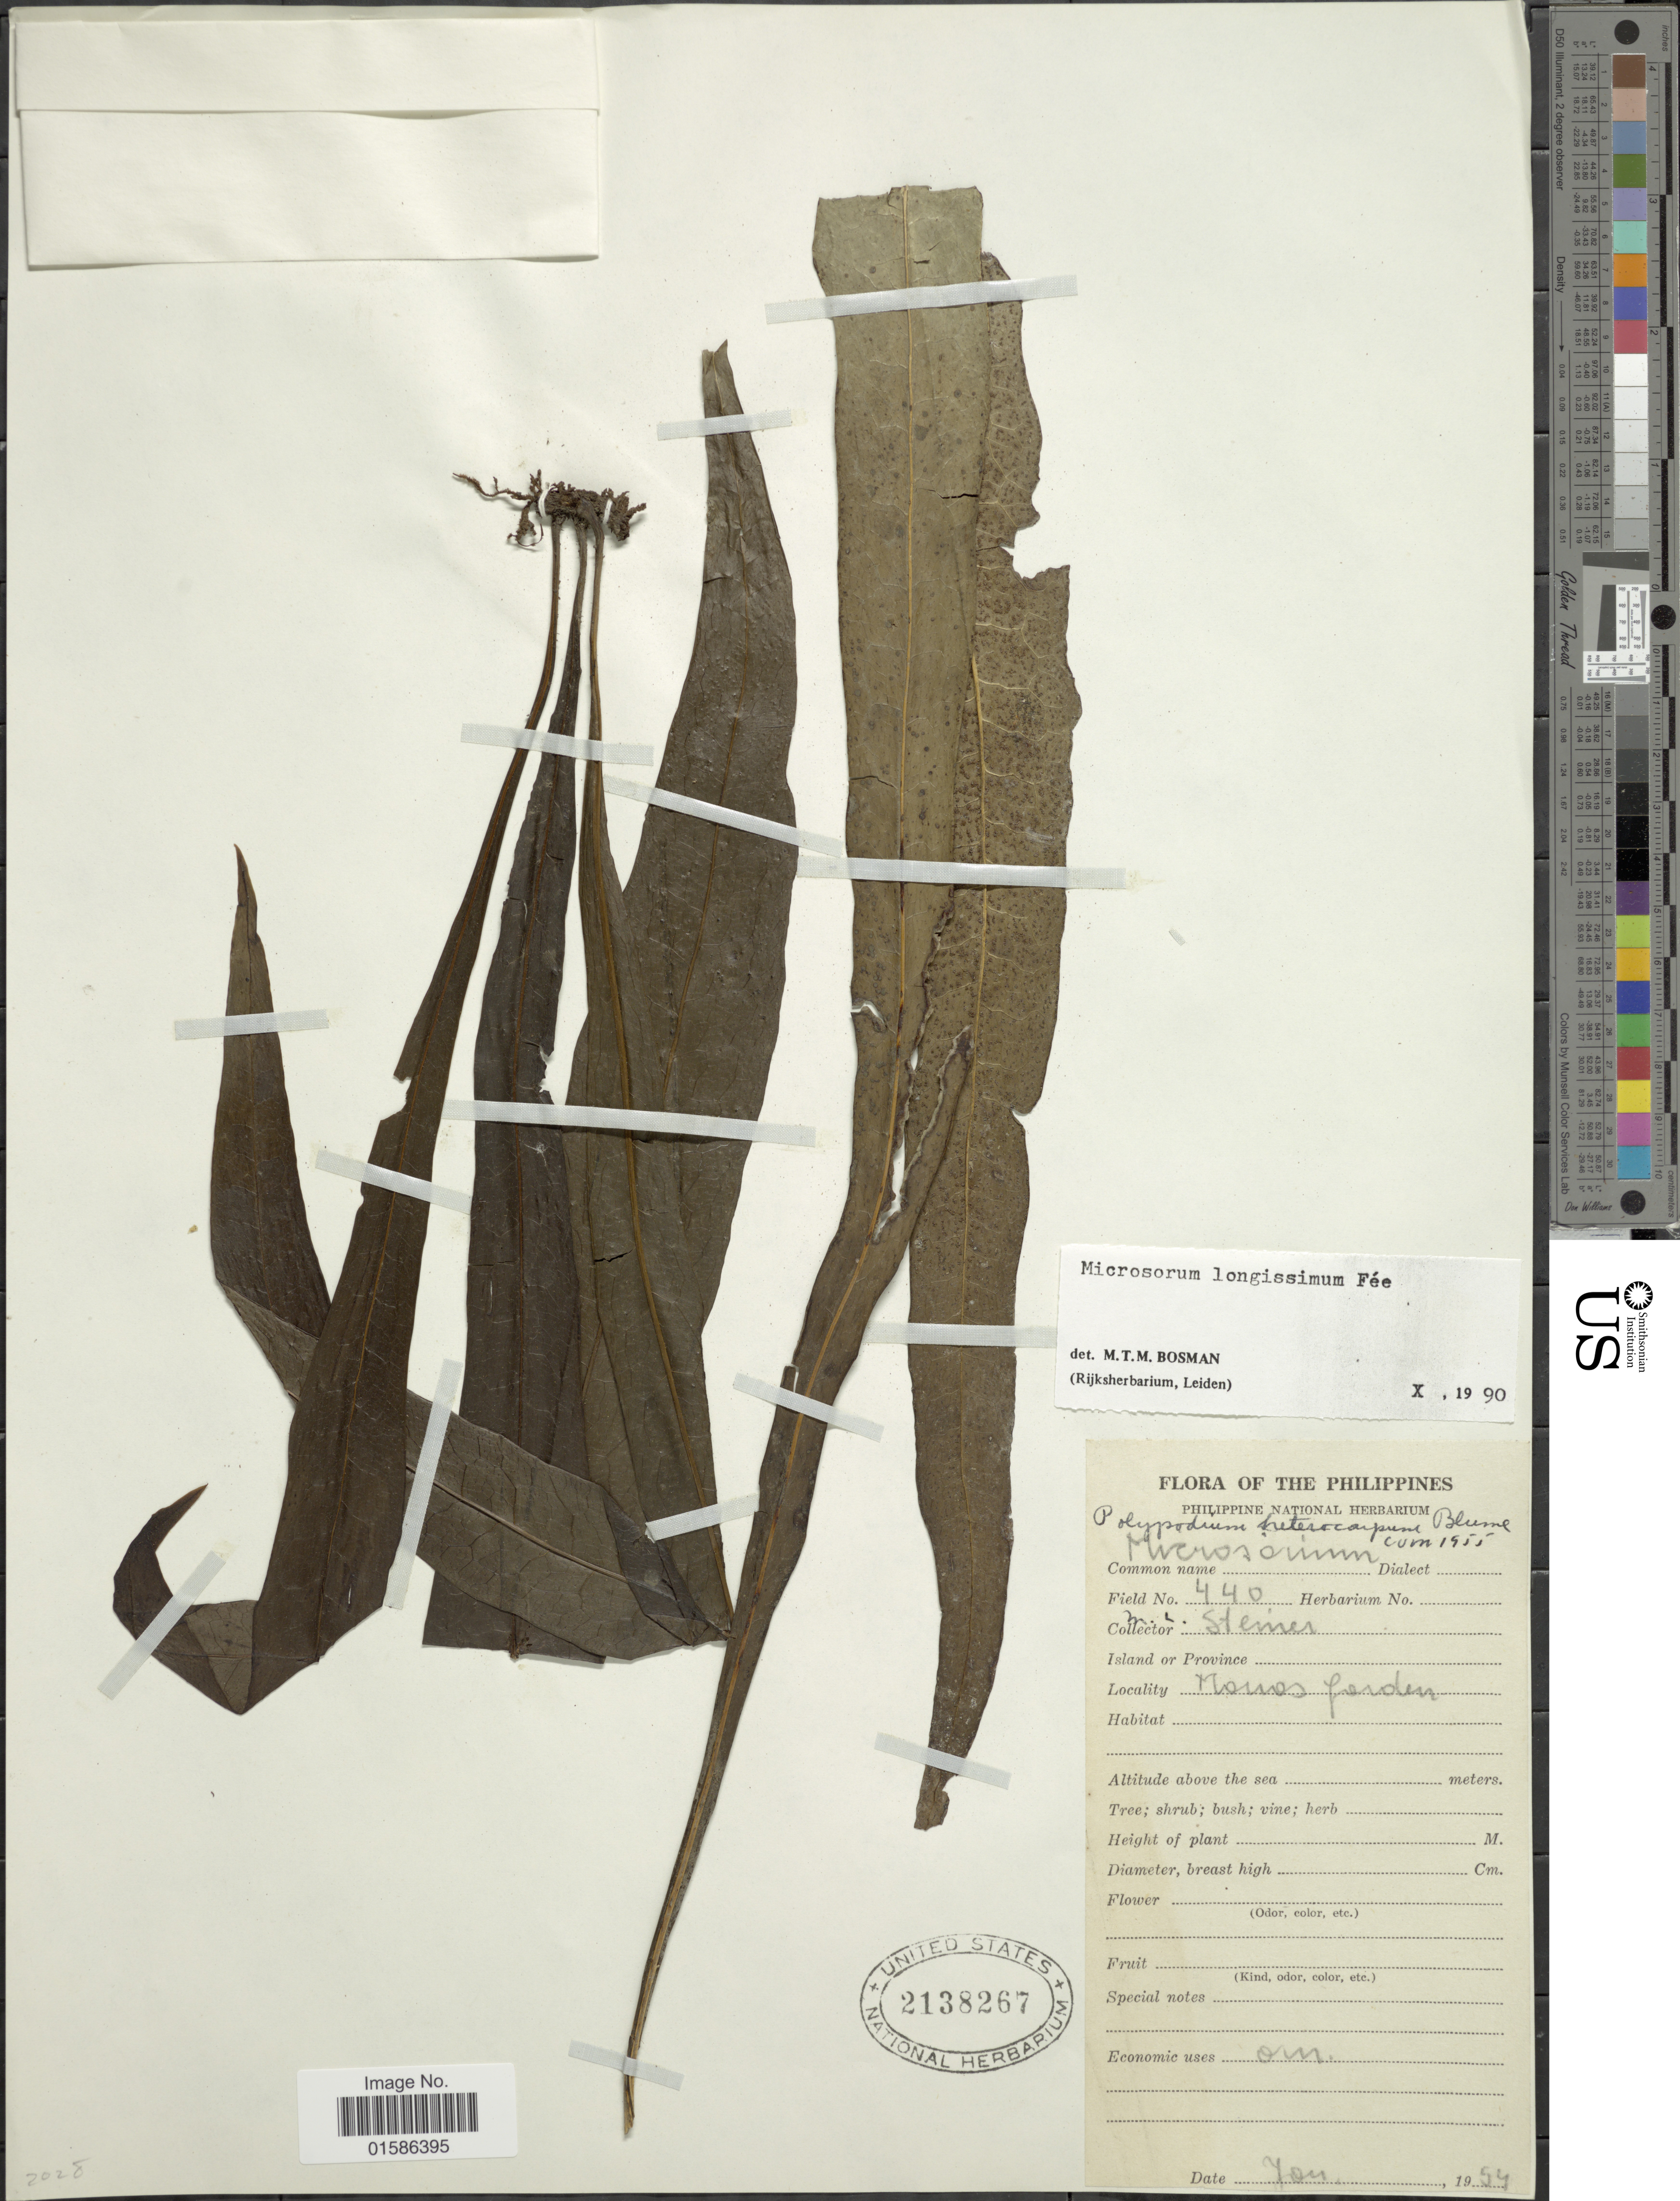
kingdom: Plantae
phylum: Tracheophyta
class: Polypodiopsida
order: Polypodiales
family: Polypodiaceae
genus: Microsorum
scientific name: Microsorum longissimum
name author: Fée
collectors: M. Steiner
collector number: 440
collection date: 1954-01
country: Philippines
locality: Manos Garden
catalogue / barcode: US 2138267